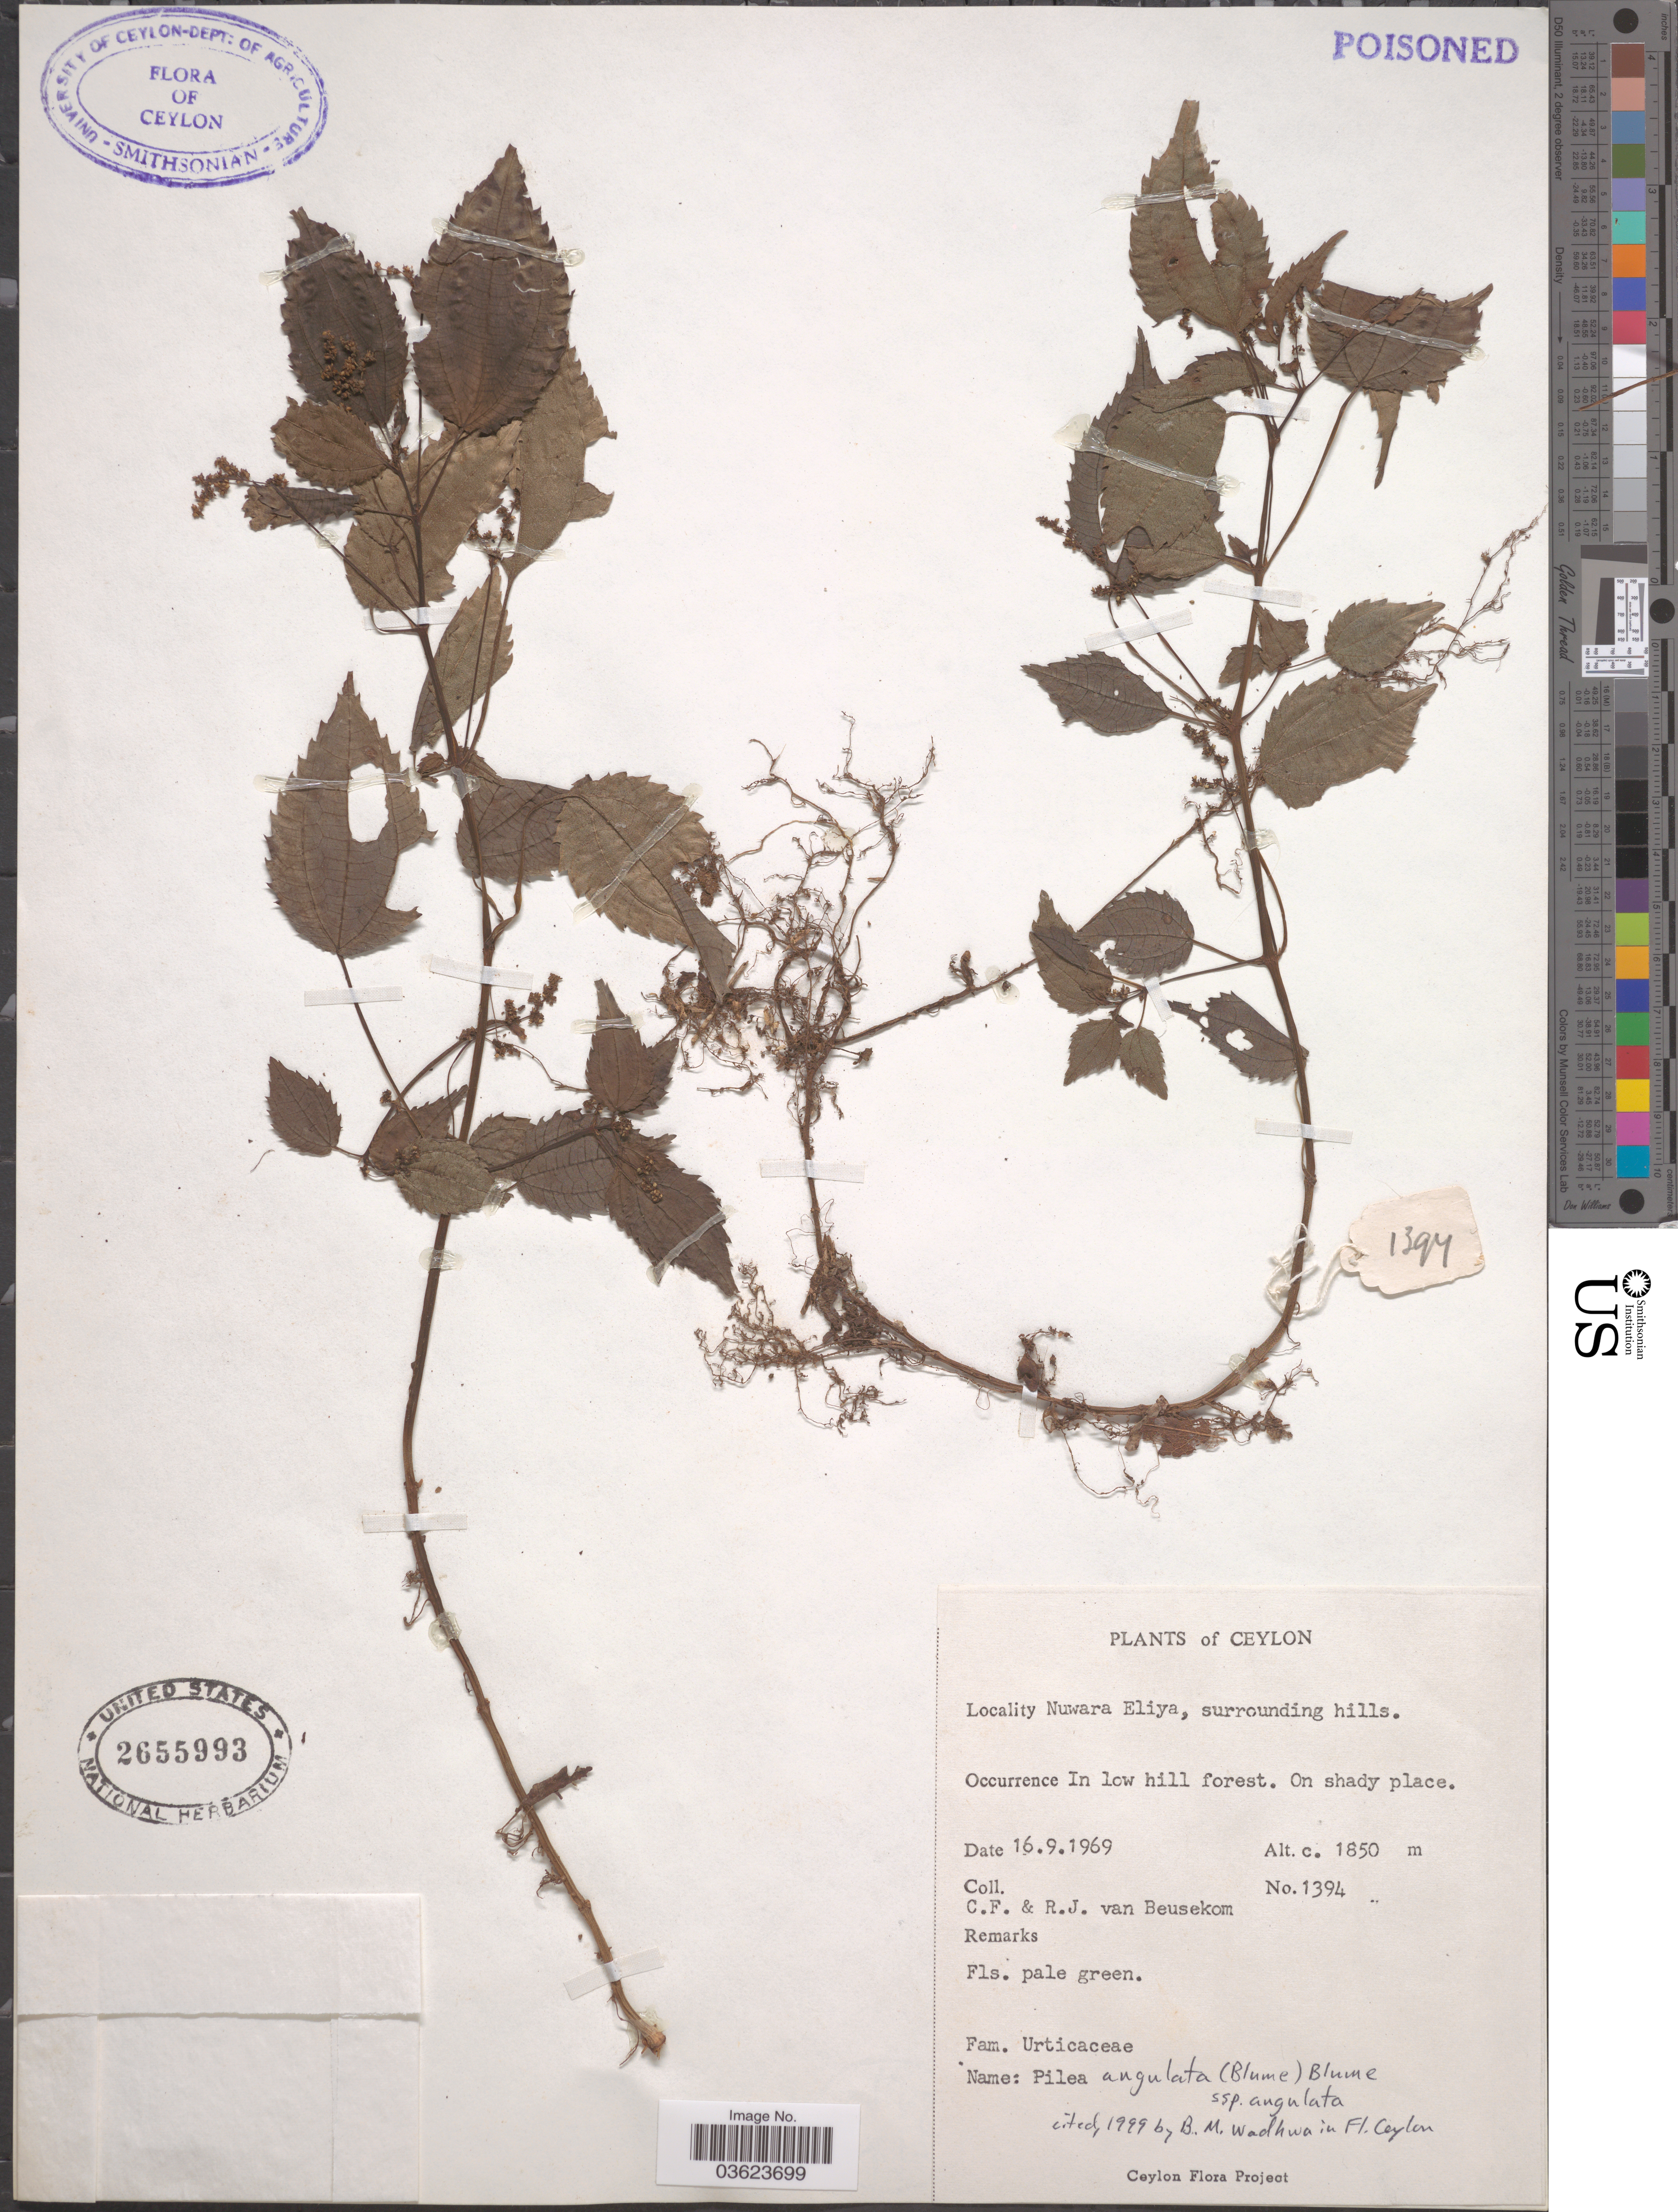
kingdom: Plantae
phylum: Tracheophyta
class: Magnoliopsida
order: Rosales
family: Urticaceae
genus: Pilea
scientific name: Pilea angulata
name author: Blume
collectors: C. F. Beusekom & R. Beusekom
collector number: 1394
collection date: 1969-09-16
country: Sri Lanka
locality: Ceylon. Nuwara Eliya, surrounding hills.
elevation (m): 1850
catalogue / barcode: US 2655993